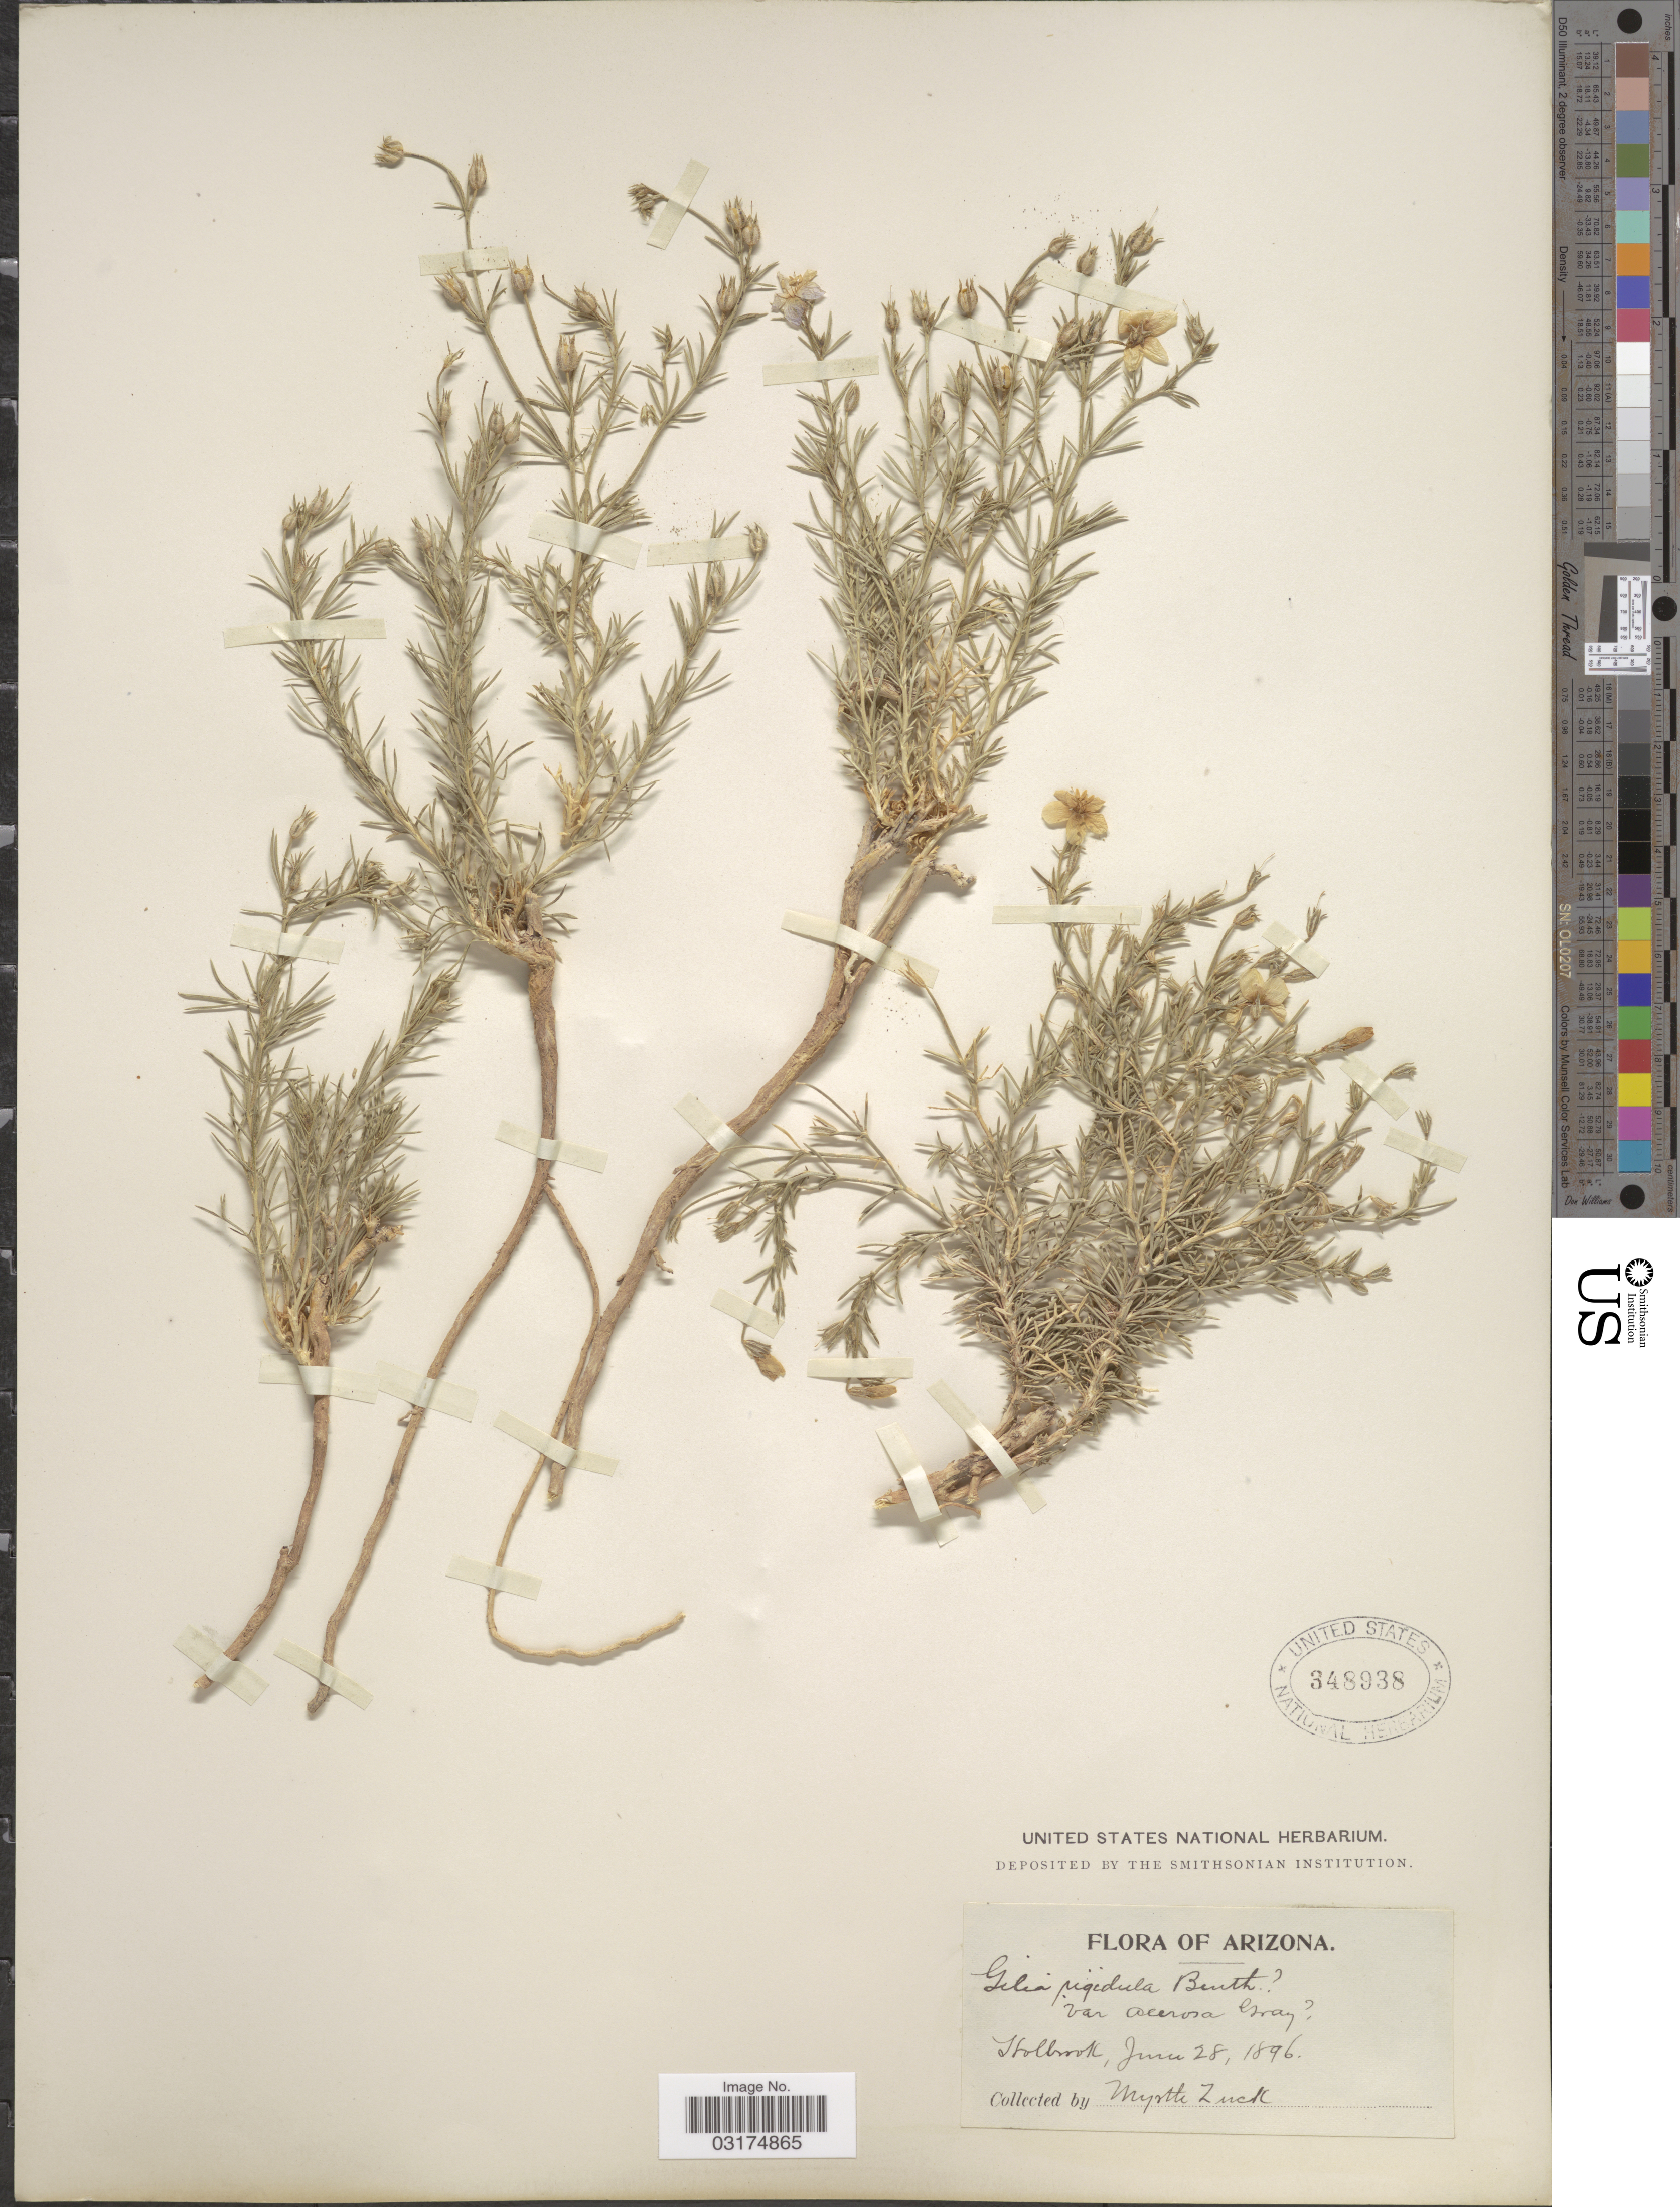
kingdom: Plantae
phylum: Tracheophyta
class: Magnoliopsida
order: Ericales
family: Polemoniaceae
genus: Giliastrum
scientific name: Giliastrum acerosum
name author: (A. Gray) Rydb.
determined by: Strong, Mark T., (BOT), Smithsonian Institution - National Museum of Natural History (UNITED STATES)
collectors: M. Zuck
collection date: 1896-06-28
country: United States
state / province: Arizona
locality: Holbrook.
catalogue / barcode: US 348938